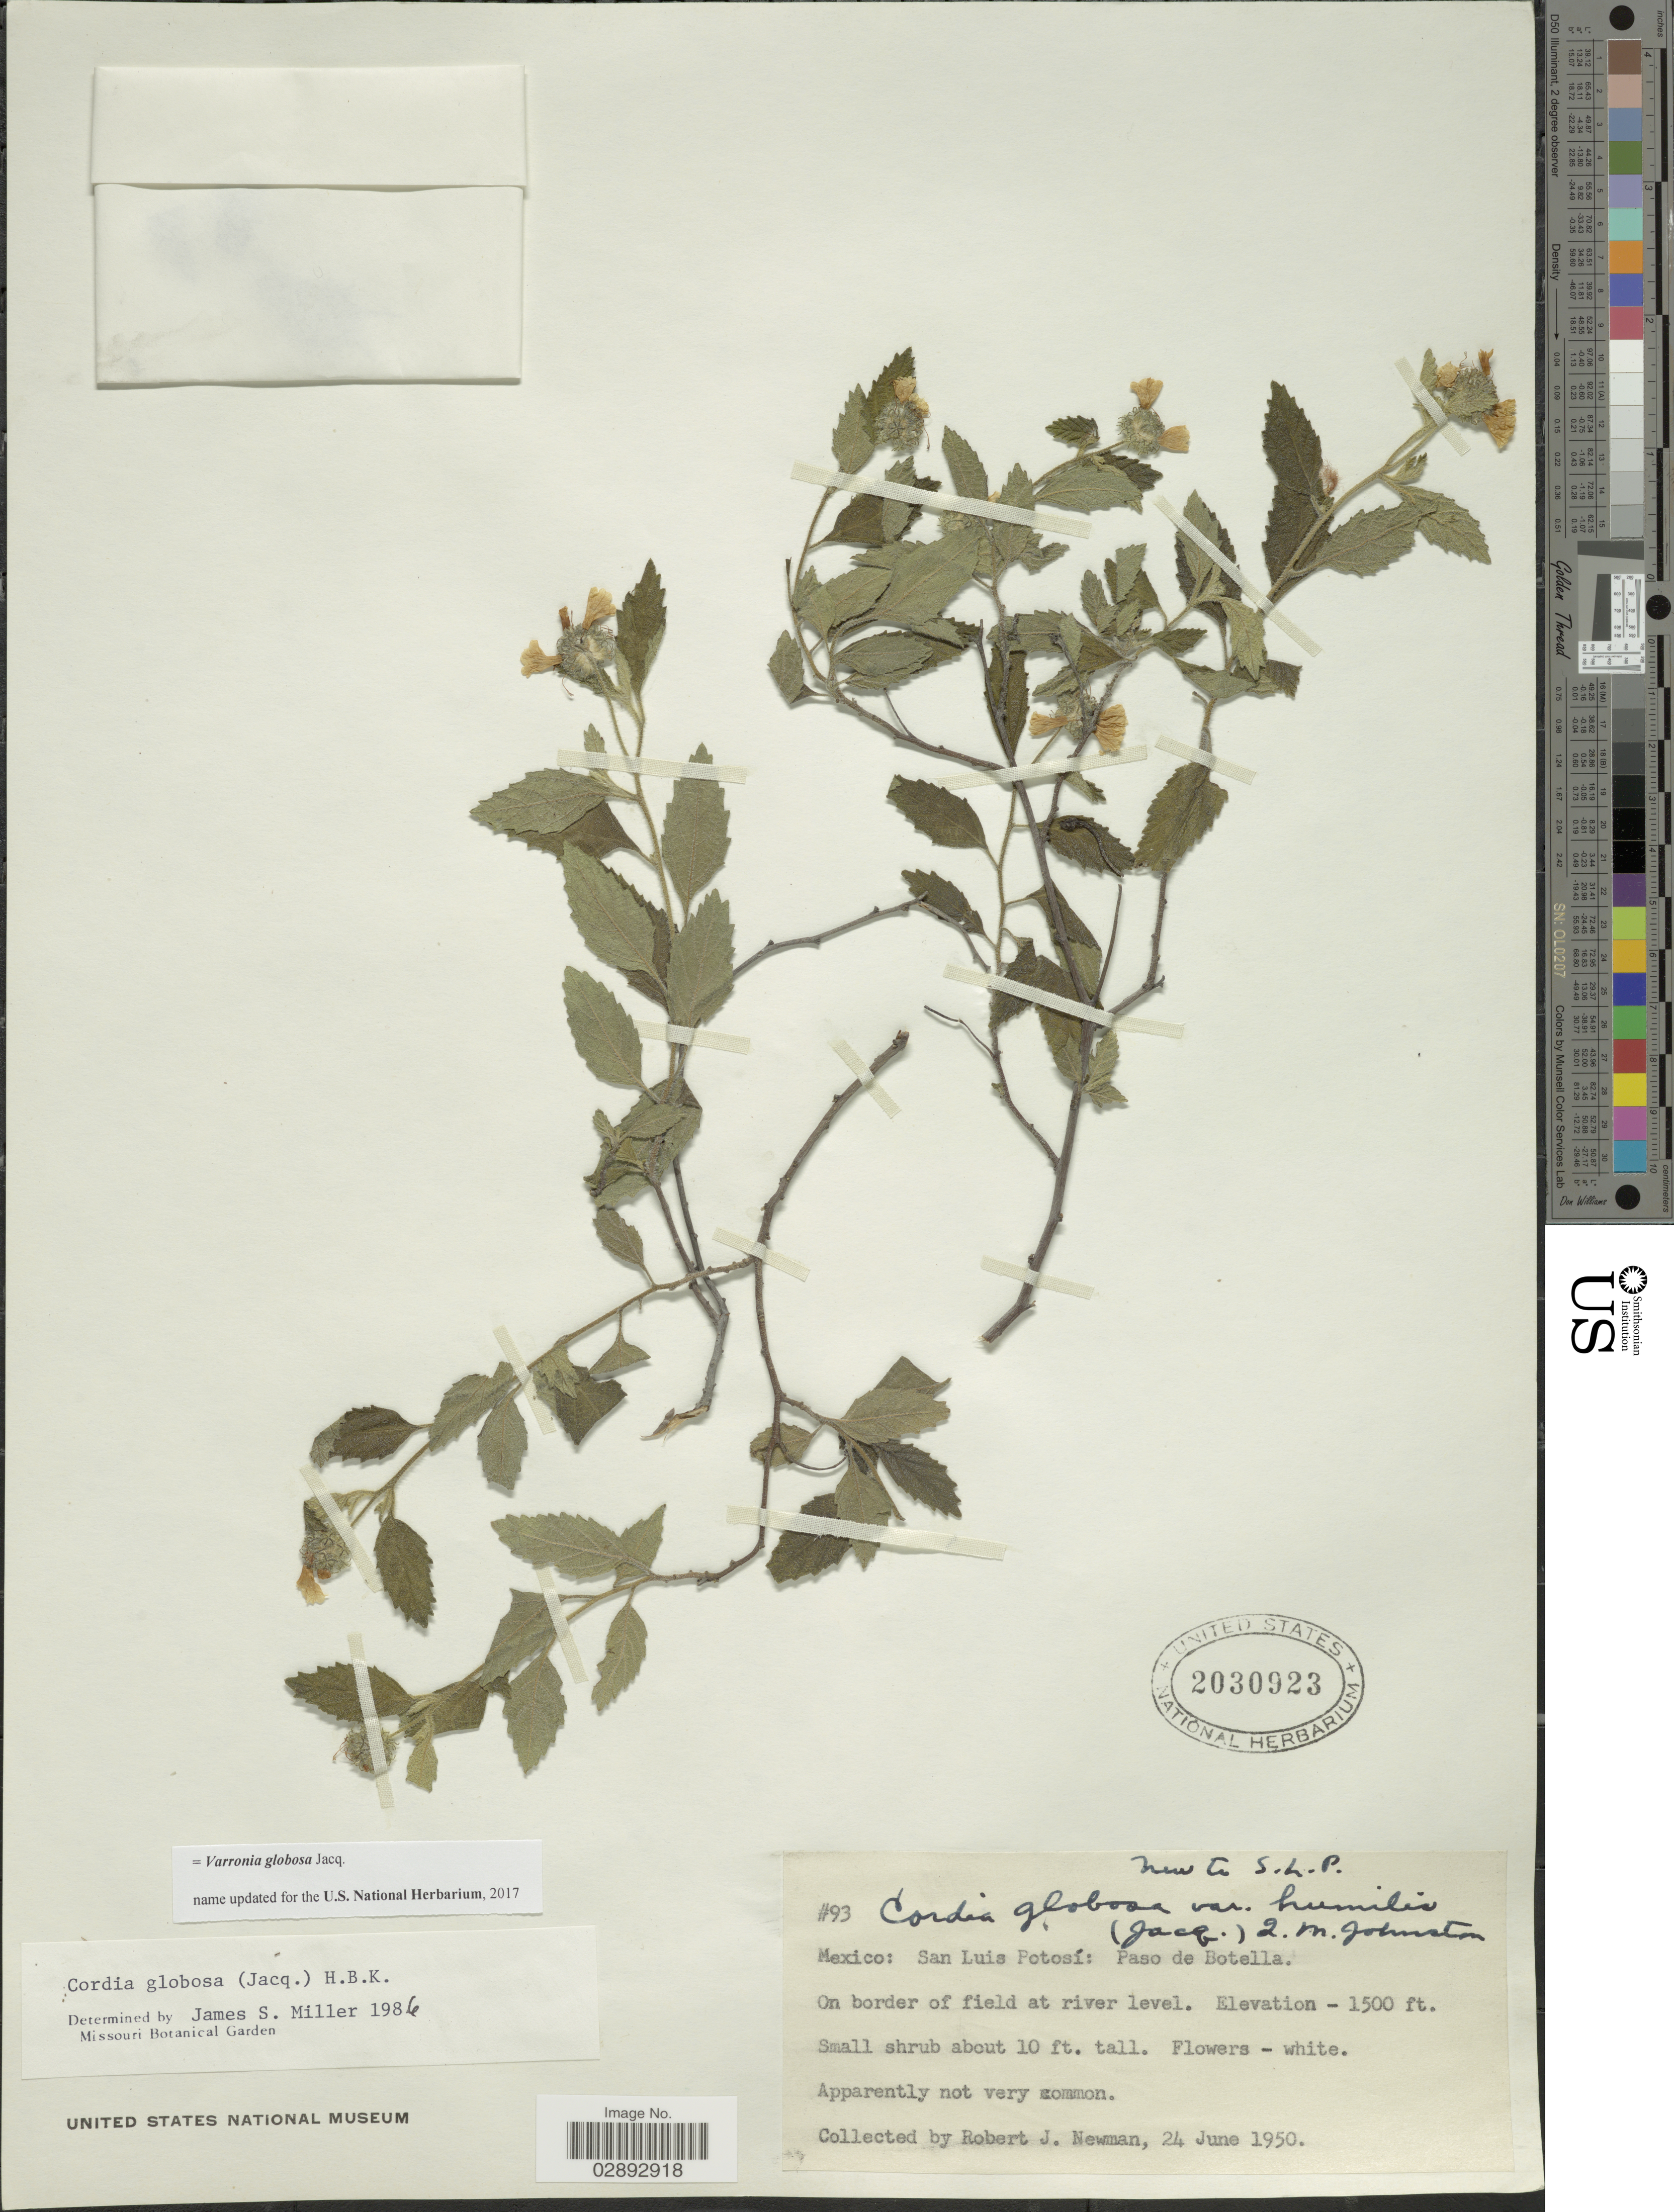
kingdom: Plantae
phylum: Tracheophyta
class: Magnoliopsida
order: Boraginales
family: Cordiaceae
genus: Varronia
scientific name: Varronia globosa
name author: Jacq.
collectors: R. J. Newman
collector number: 93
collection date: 1950-06-24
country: Mexico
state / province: San Luis Potosí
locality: Paso de Botella.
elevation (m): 457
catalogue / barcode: US 2030923